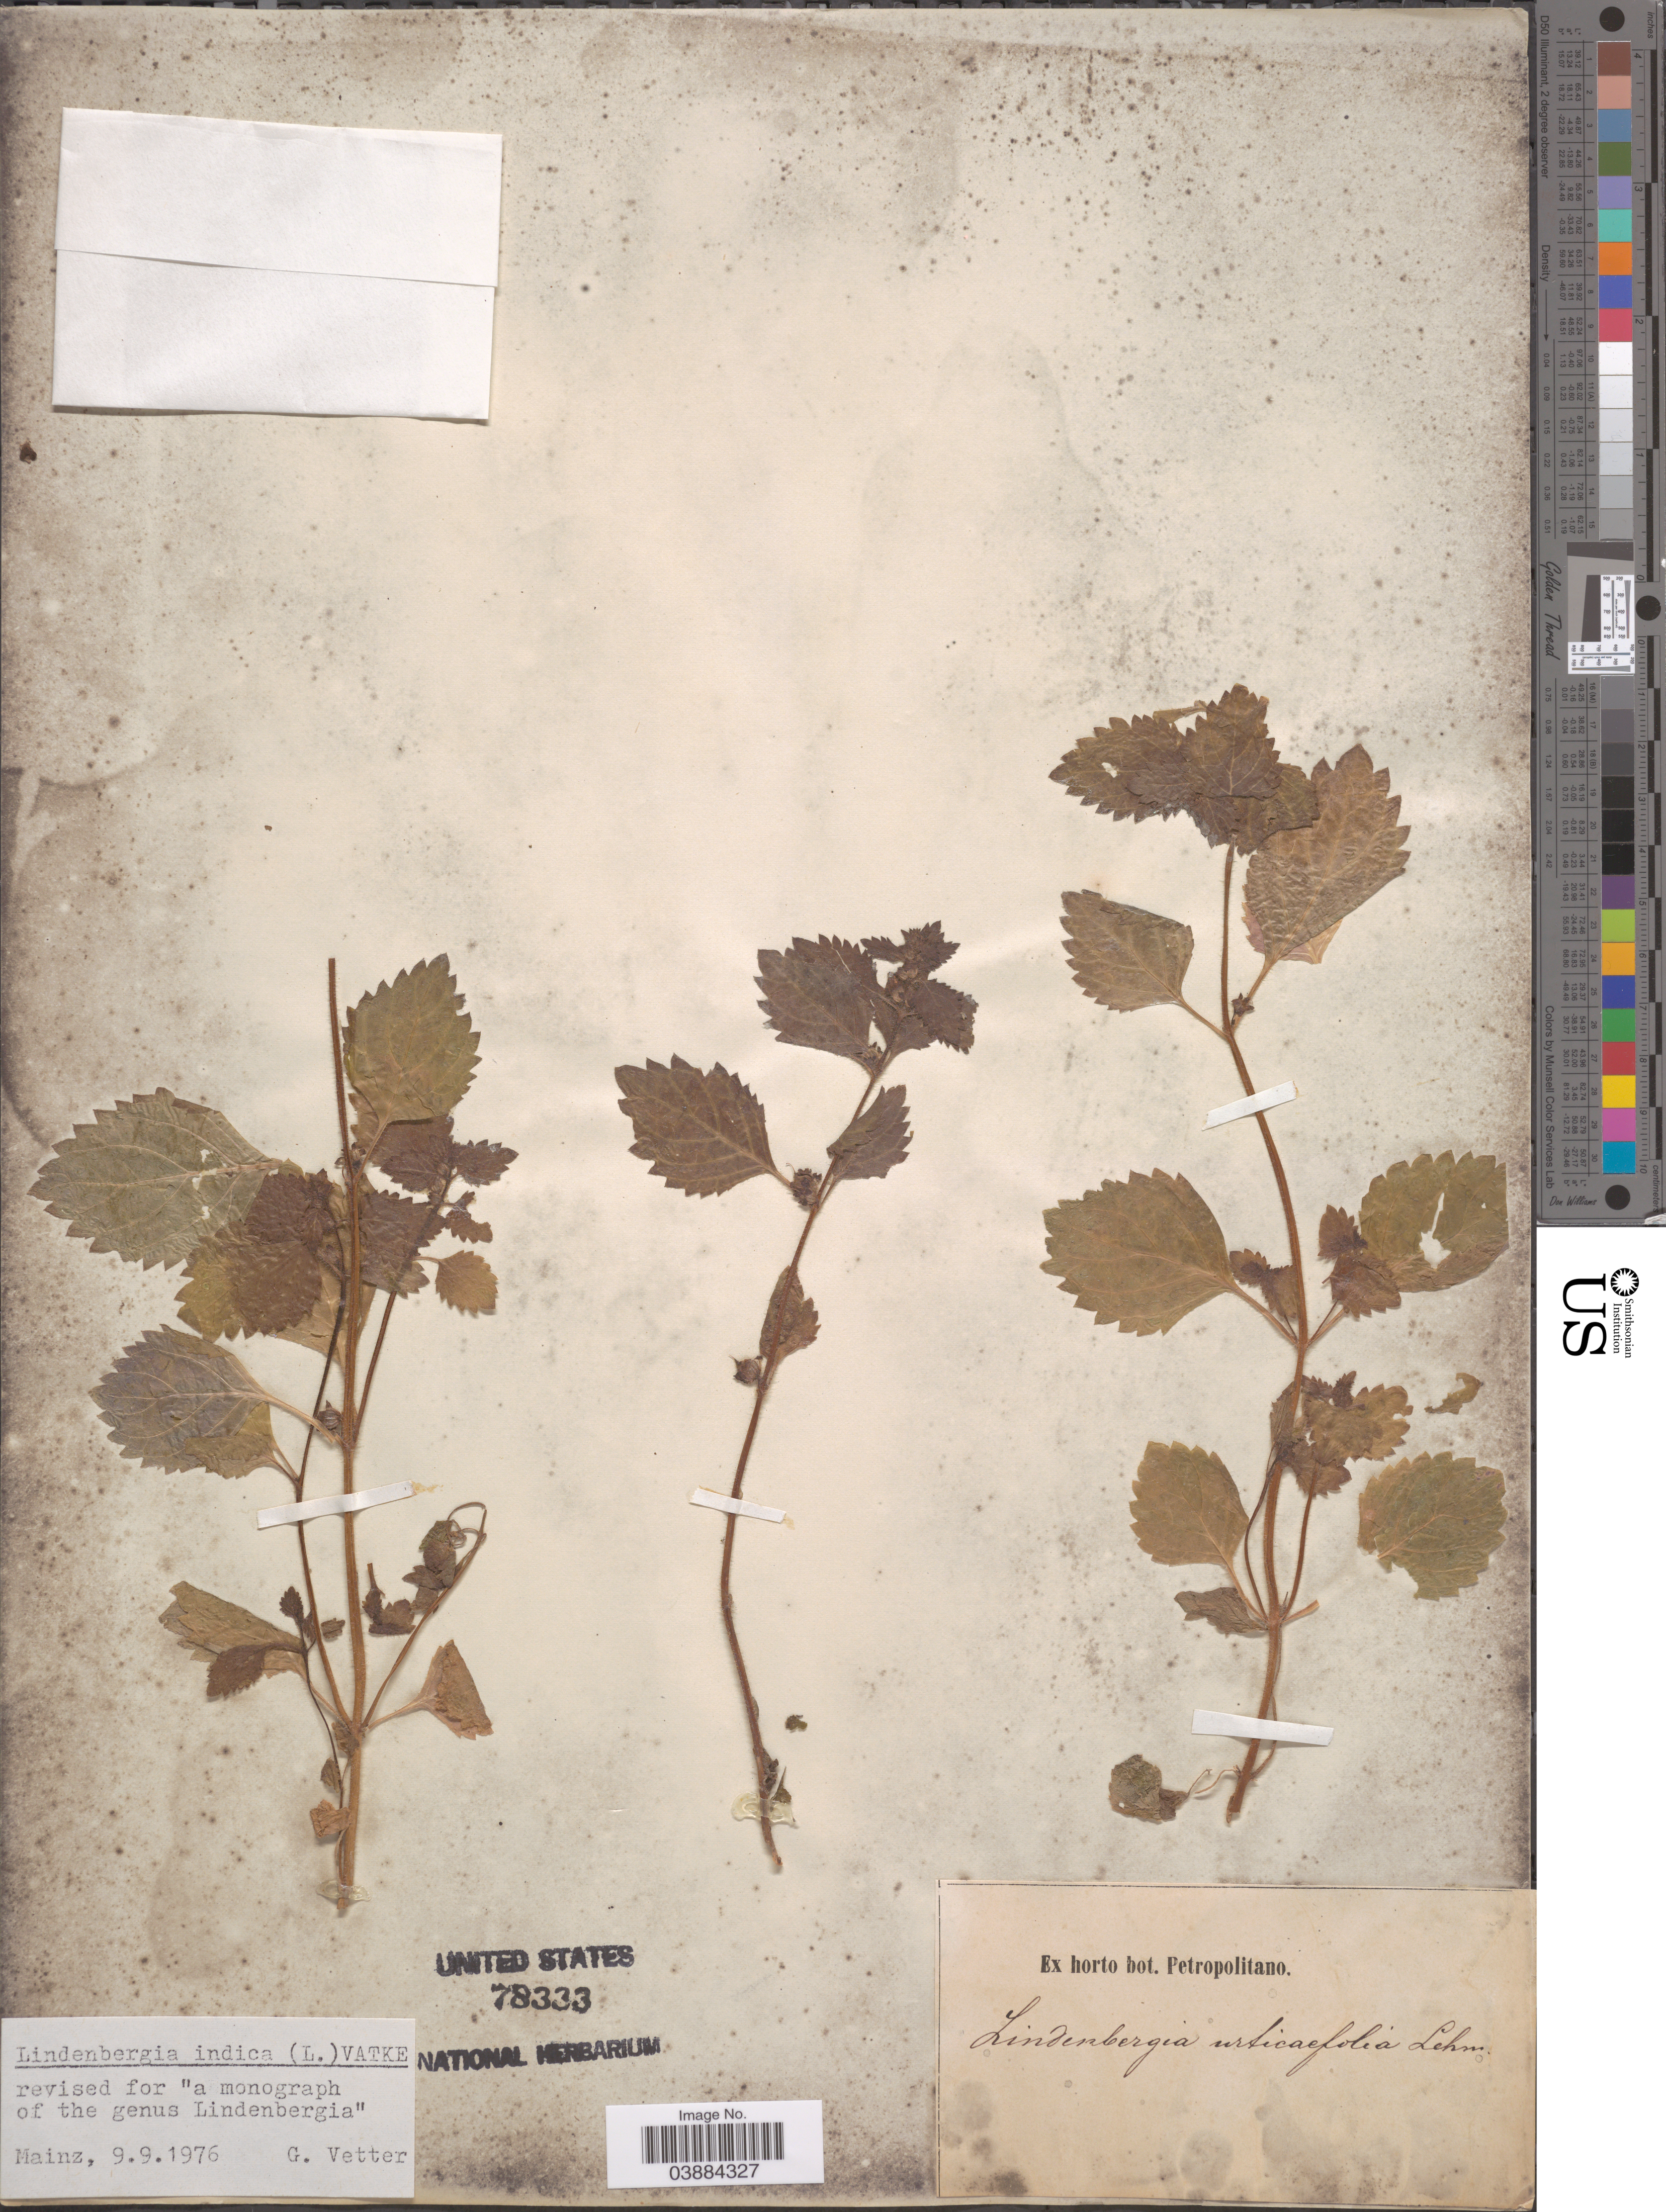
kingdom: Plantae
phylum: Tracheophyta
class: Magnoliopsida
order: Lamiales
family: Orobanchaceae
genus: Lindenbergia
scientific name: Lindenbergia muraria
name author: (Roxburgh ex D. Don) Brühl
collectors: ex Horto Bot. Petropolitano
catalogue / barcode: US 78333